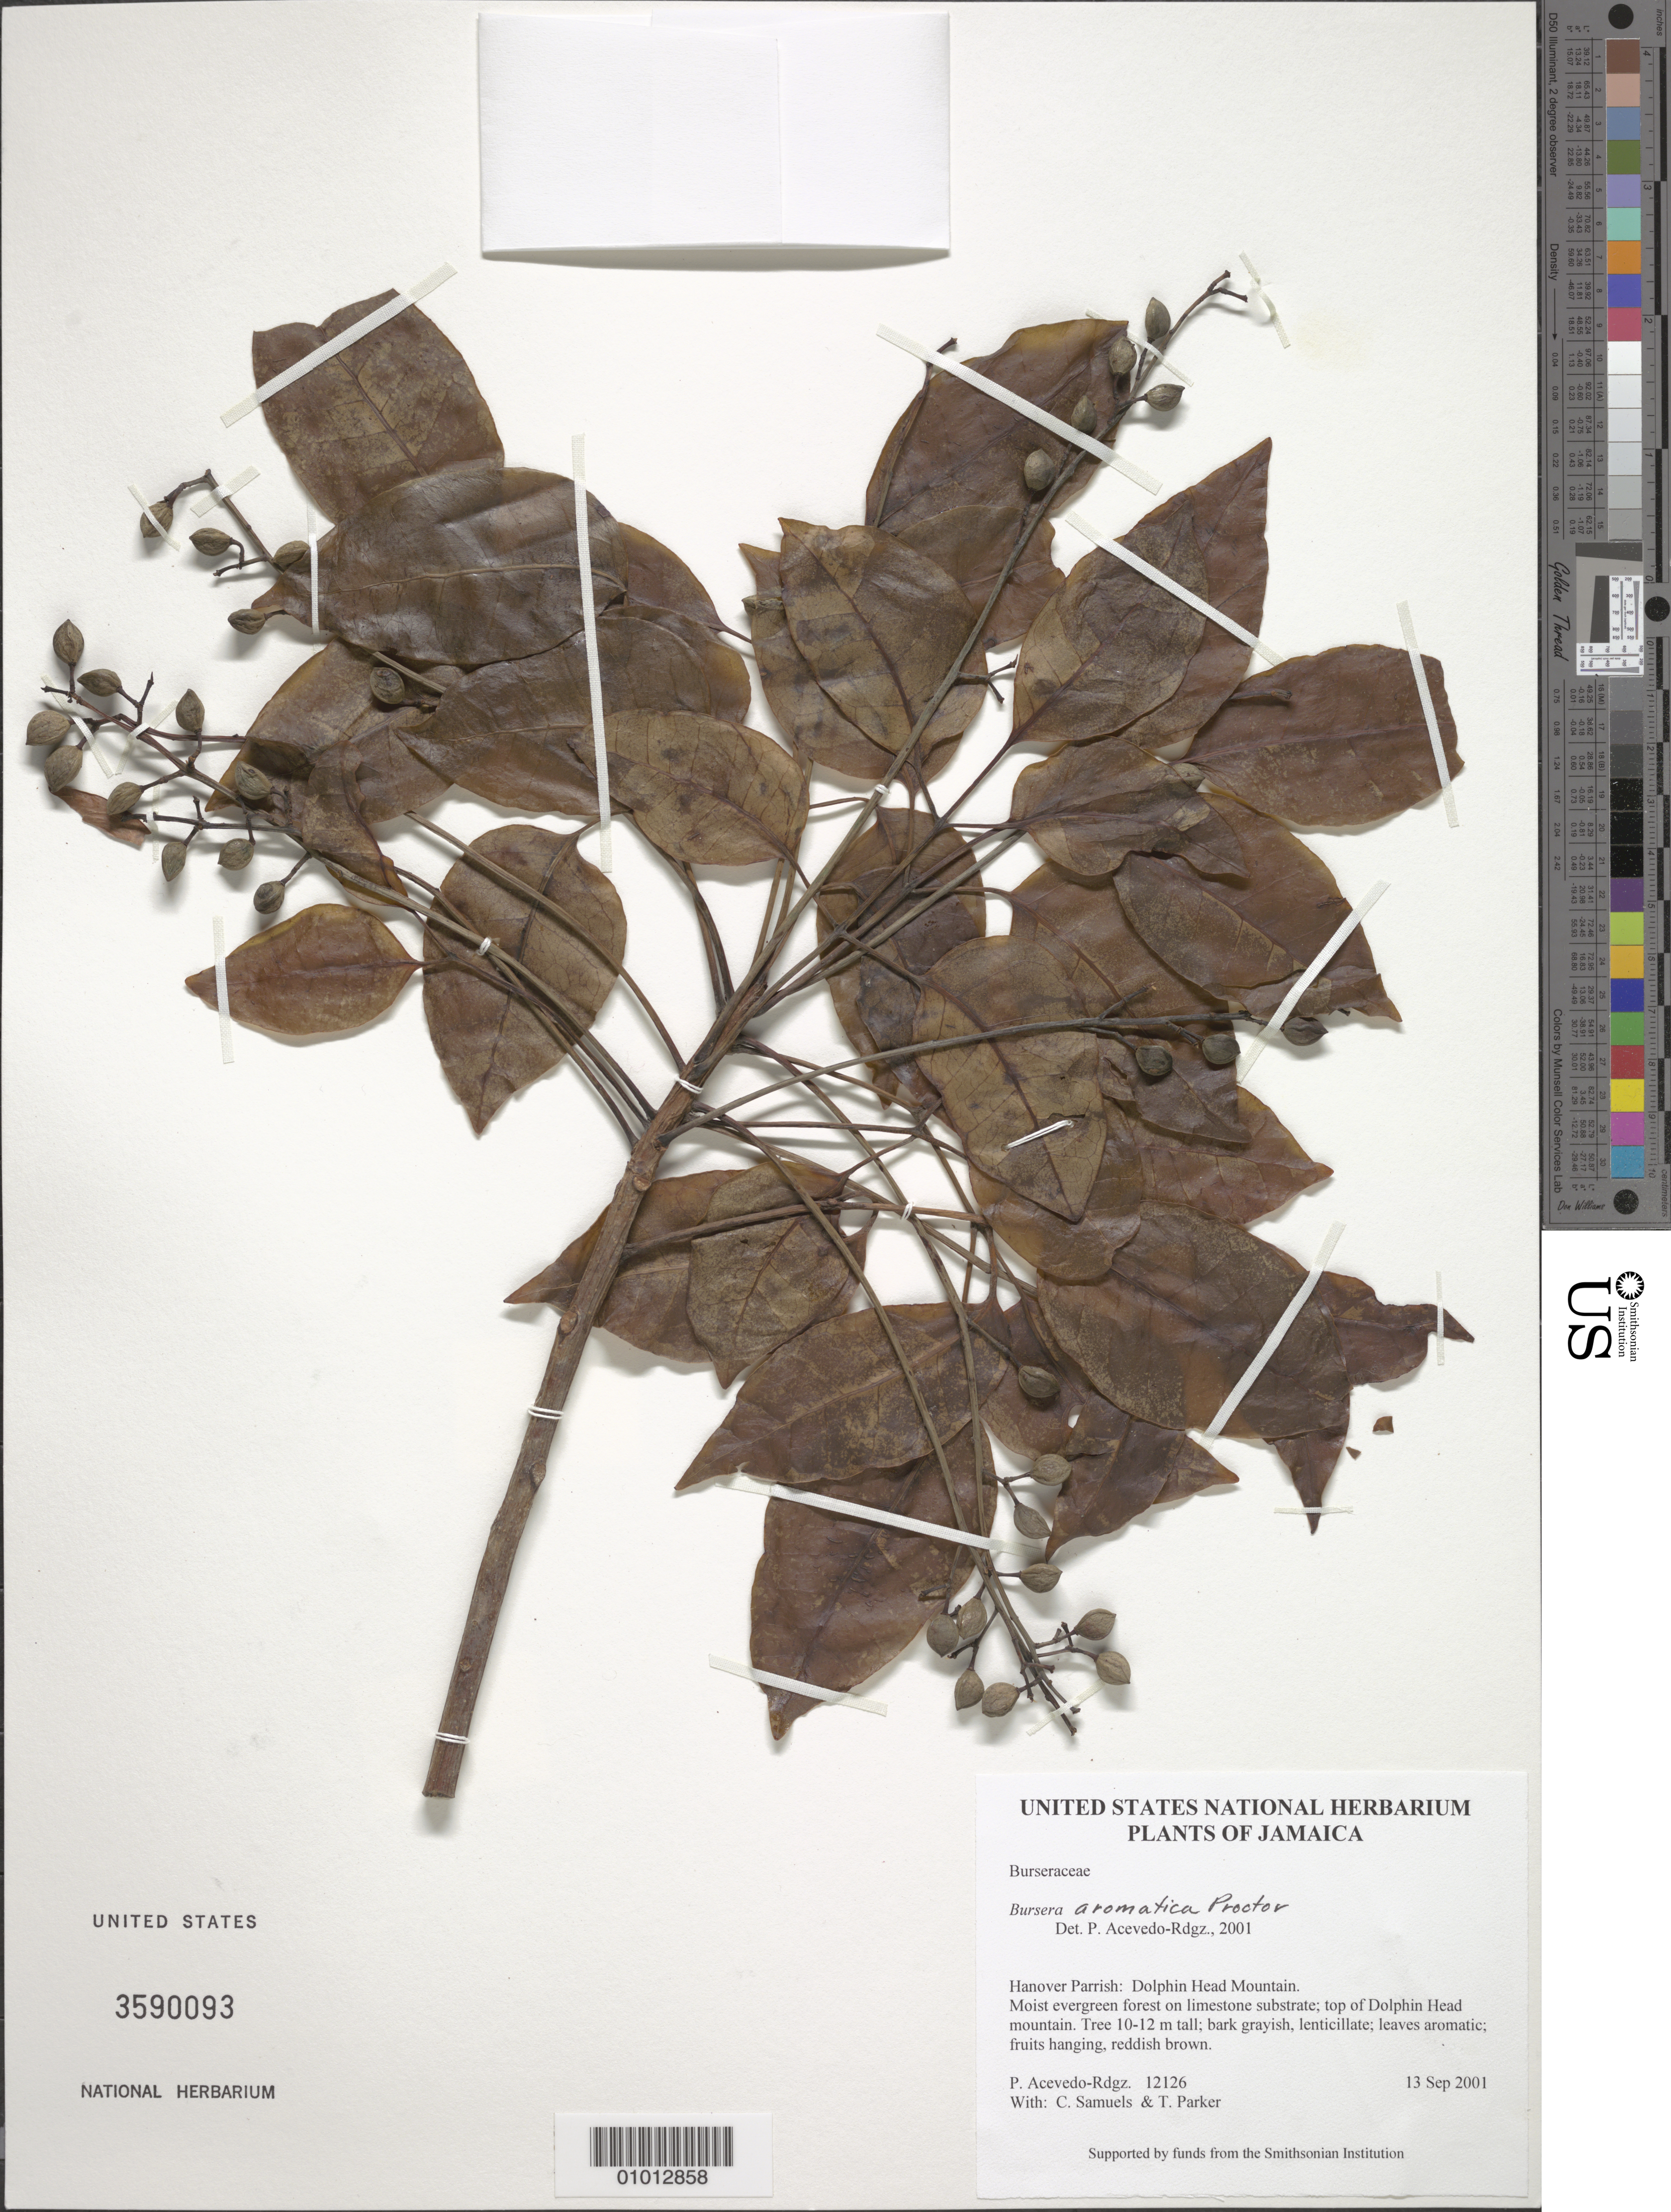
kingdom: Plantae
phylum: Tracheophyta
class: Magnoliopsida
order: Sapindales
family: Burseraceae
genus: Bursera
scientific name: Bursera aromatica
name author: Proctor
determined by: Acevedo-Rodríguez, P., (BOT), Smithsonian Institution - National Museum of Natural History (UNITED STATES)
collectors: P. Acevedo-Rodr., C. Samuels & T. Parker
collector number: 12126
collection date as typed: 13 Sep 2001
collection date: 2001-09-13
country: Jamaica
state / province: Hanover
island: Jamaica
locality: Hanover Parrish: Dolphin Head Mountain.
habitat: Moist evergreen forest on limestone substrate; top of Dolphin Head mountain.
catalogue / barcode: US 3590093